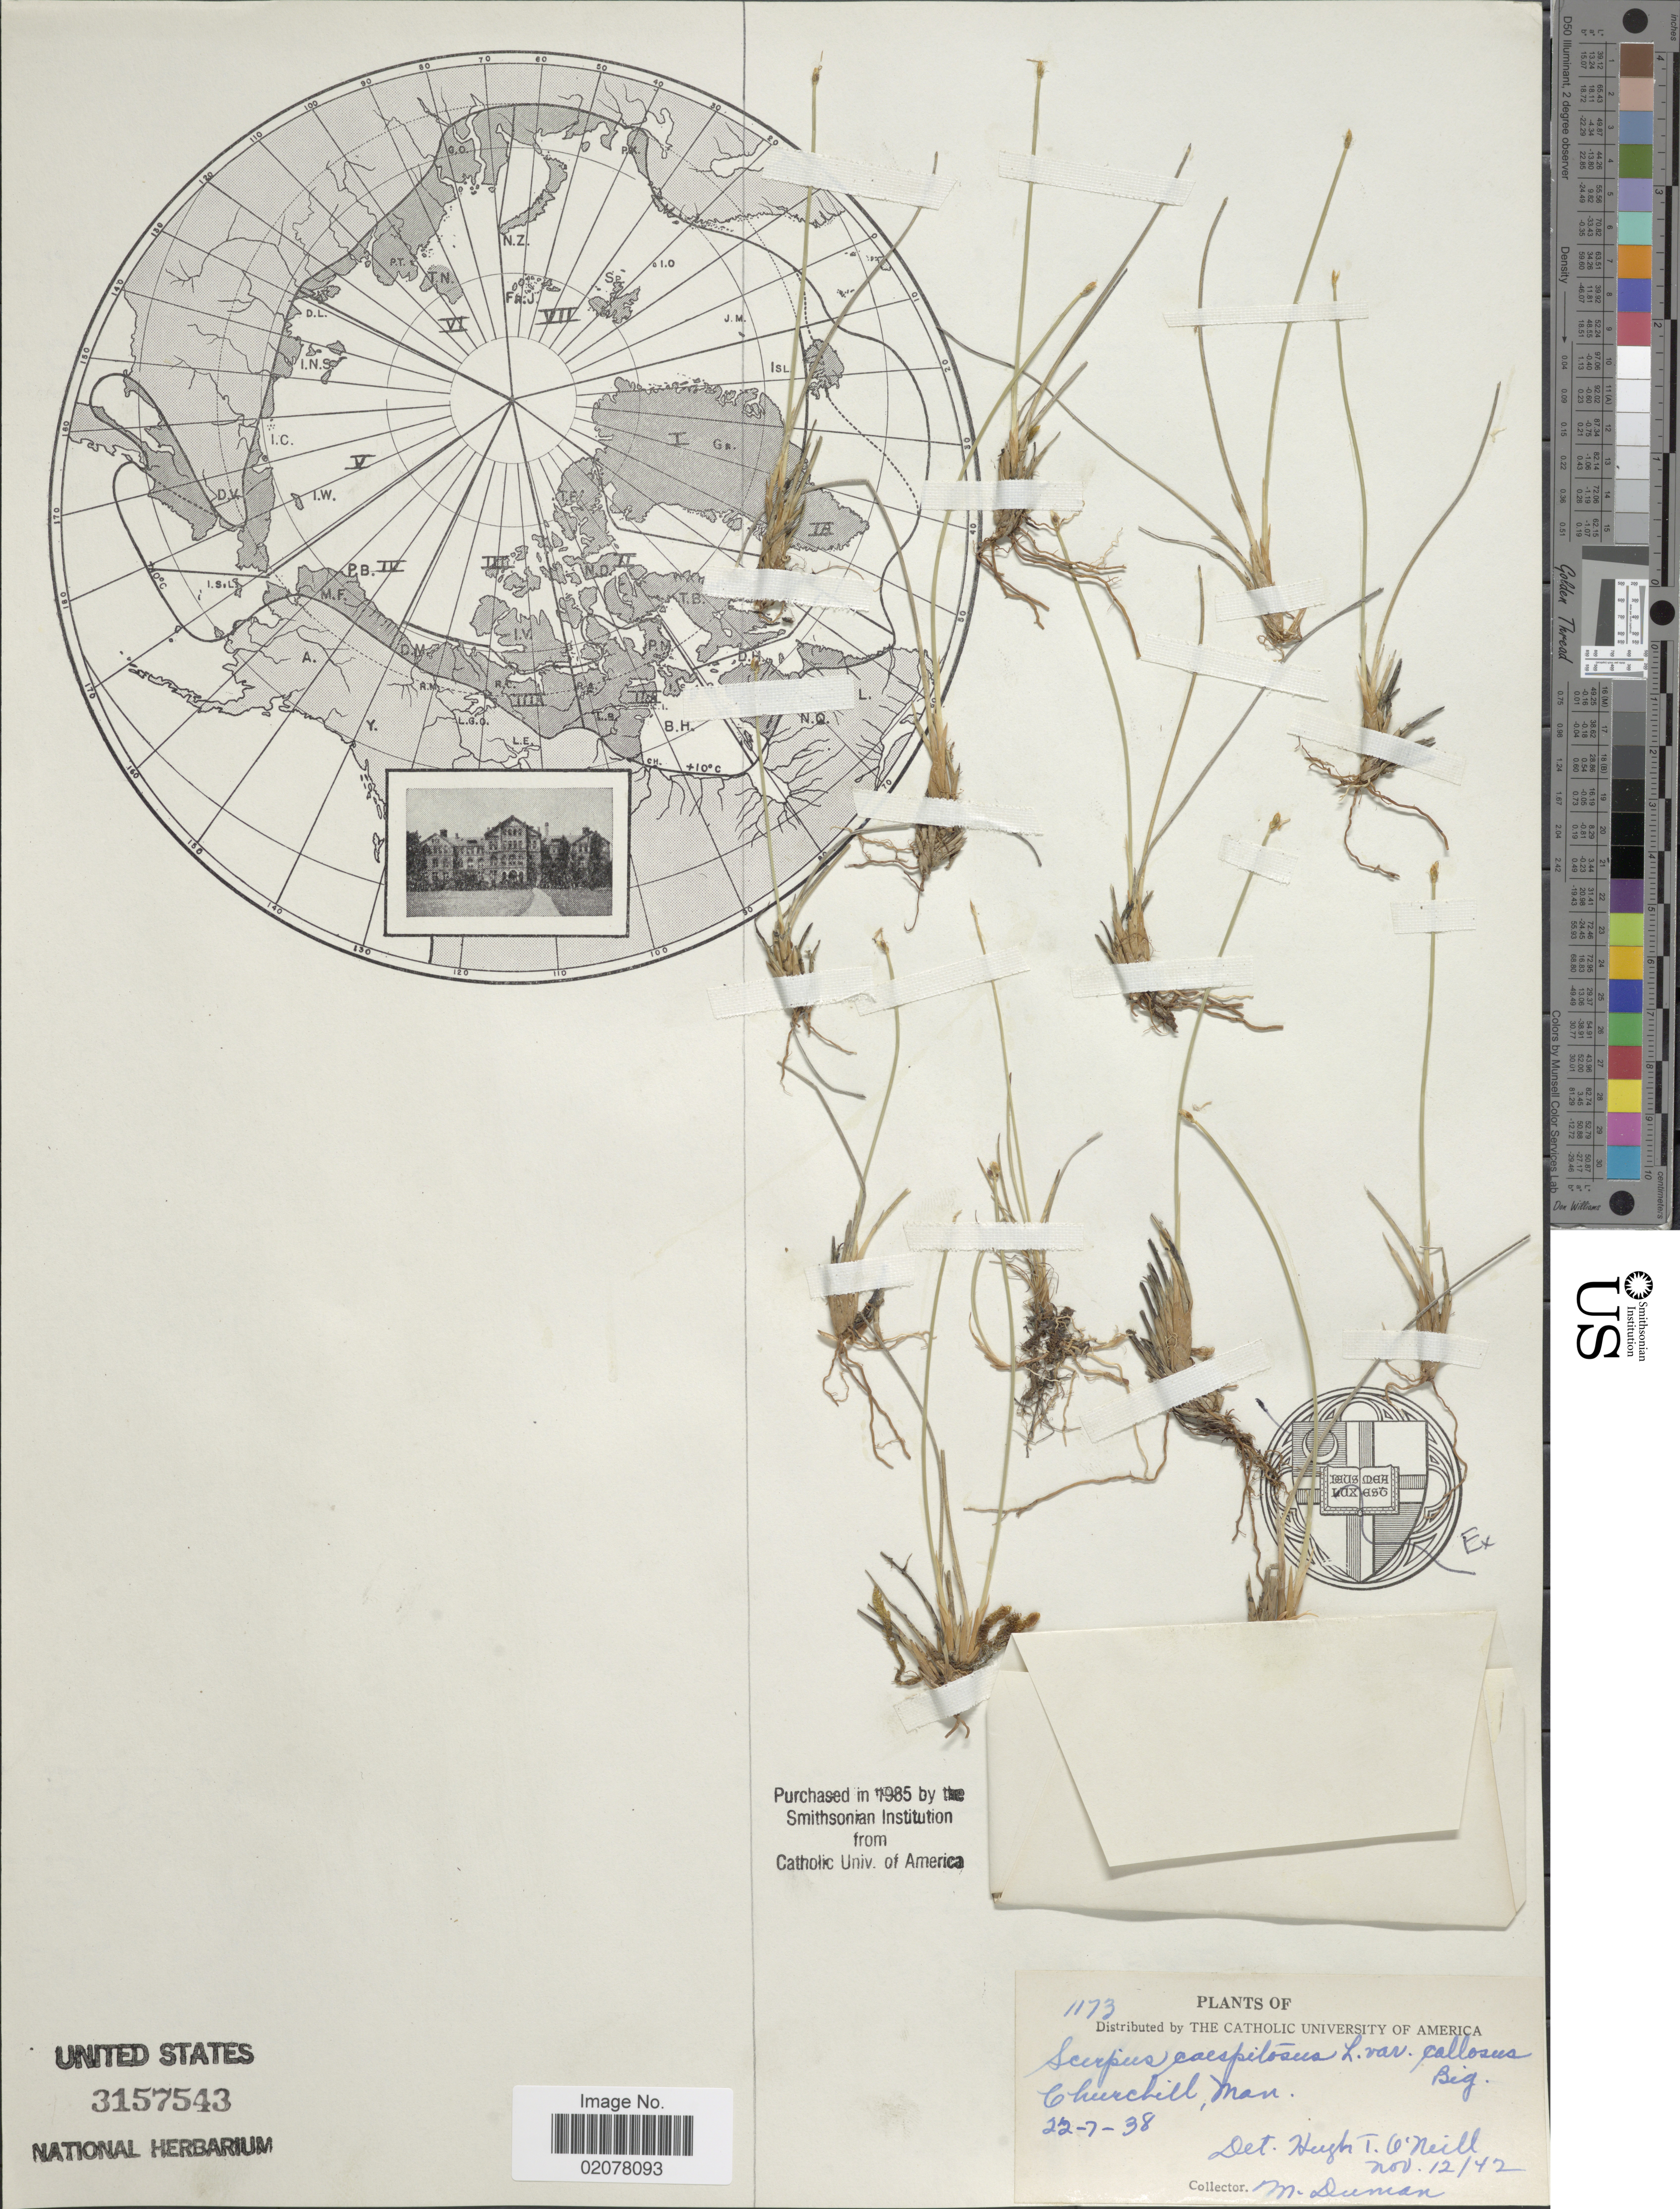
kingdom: Plantae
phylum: Tracheophyta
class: Liliopsida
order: Poales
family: Cyperaceae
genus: Trichophorum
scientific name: Trichophorum cespitosum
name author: (L.) Hartm.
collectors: M. Duman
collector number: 1173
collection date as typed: Transcribed d/m/y: 22/7/38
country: Canada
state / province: Manitoba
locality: Churchill, Man.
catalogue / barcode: US 3157543